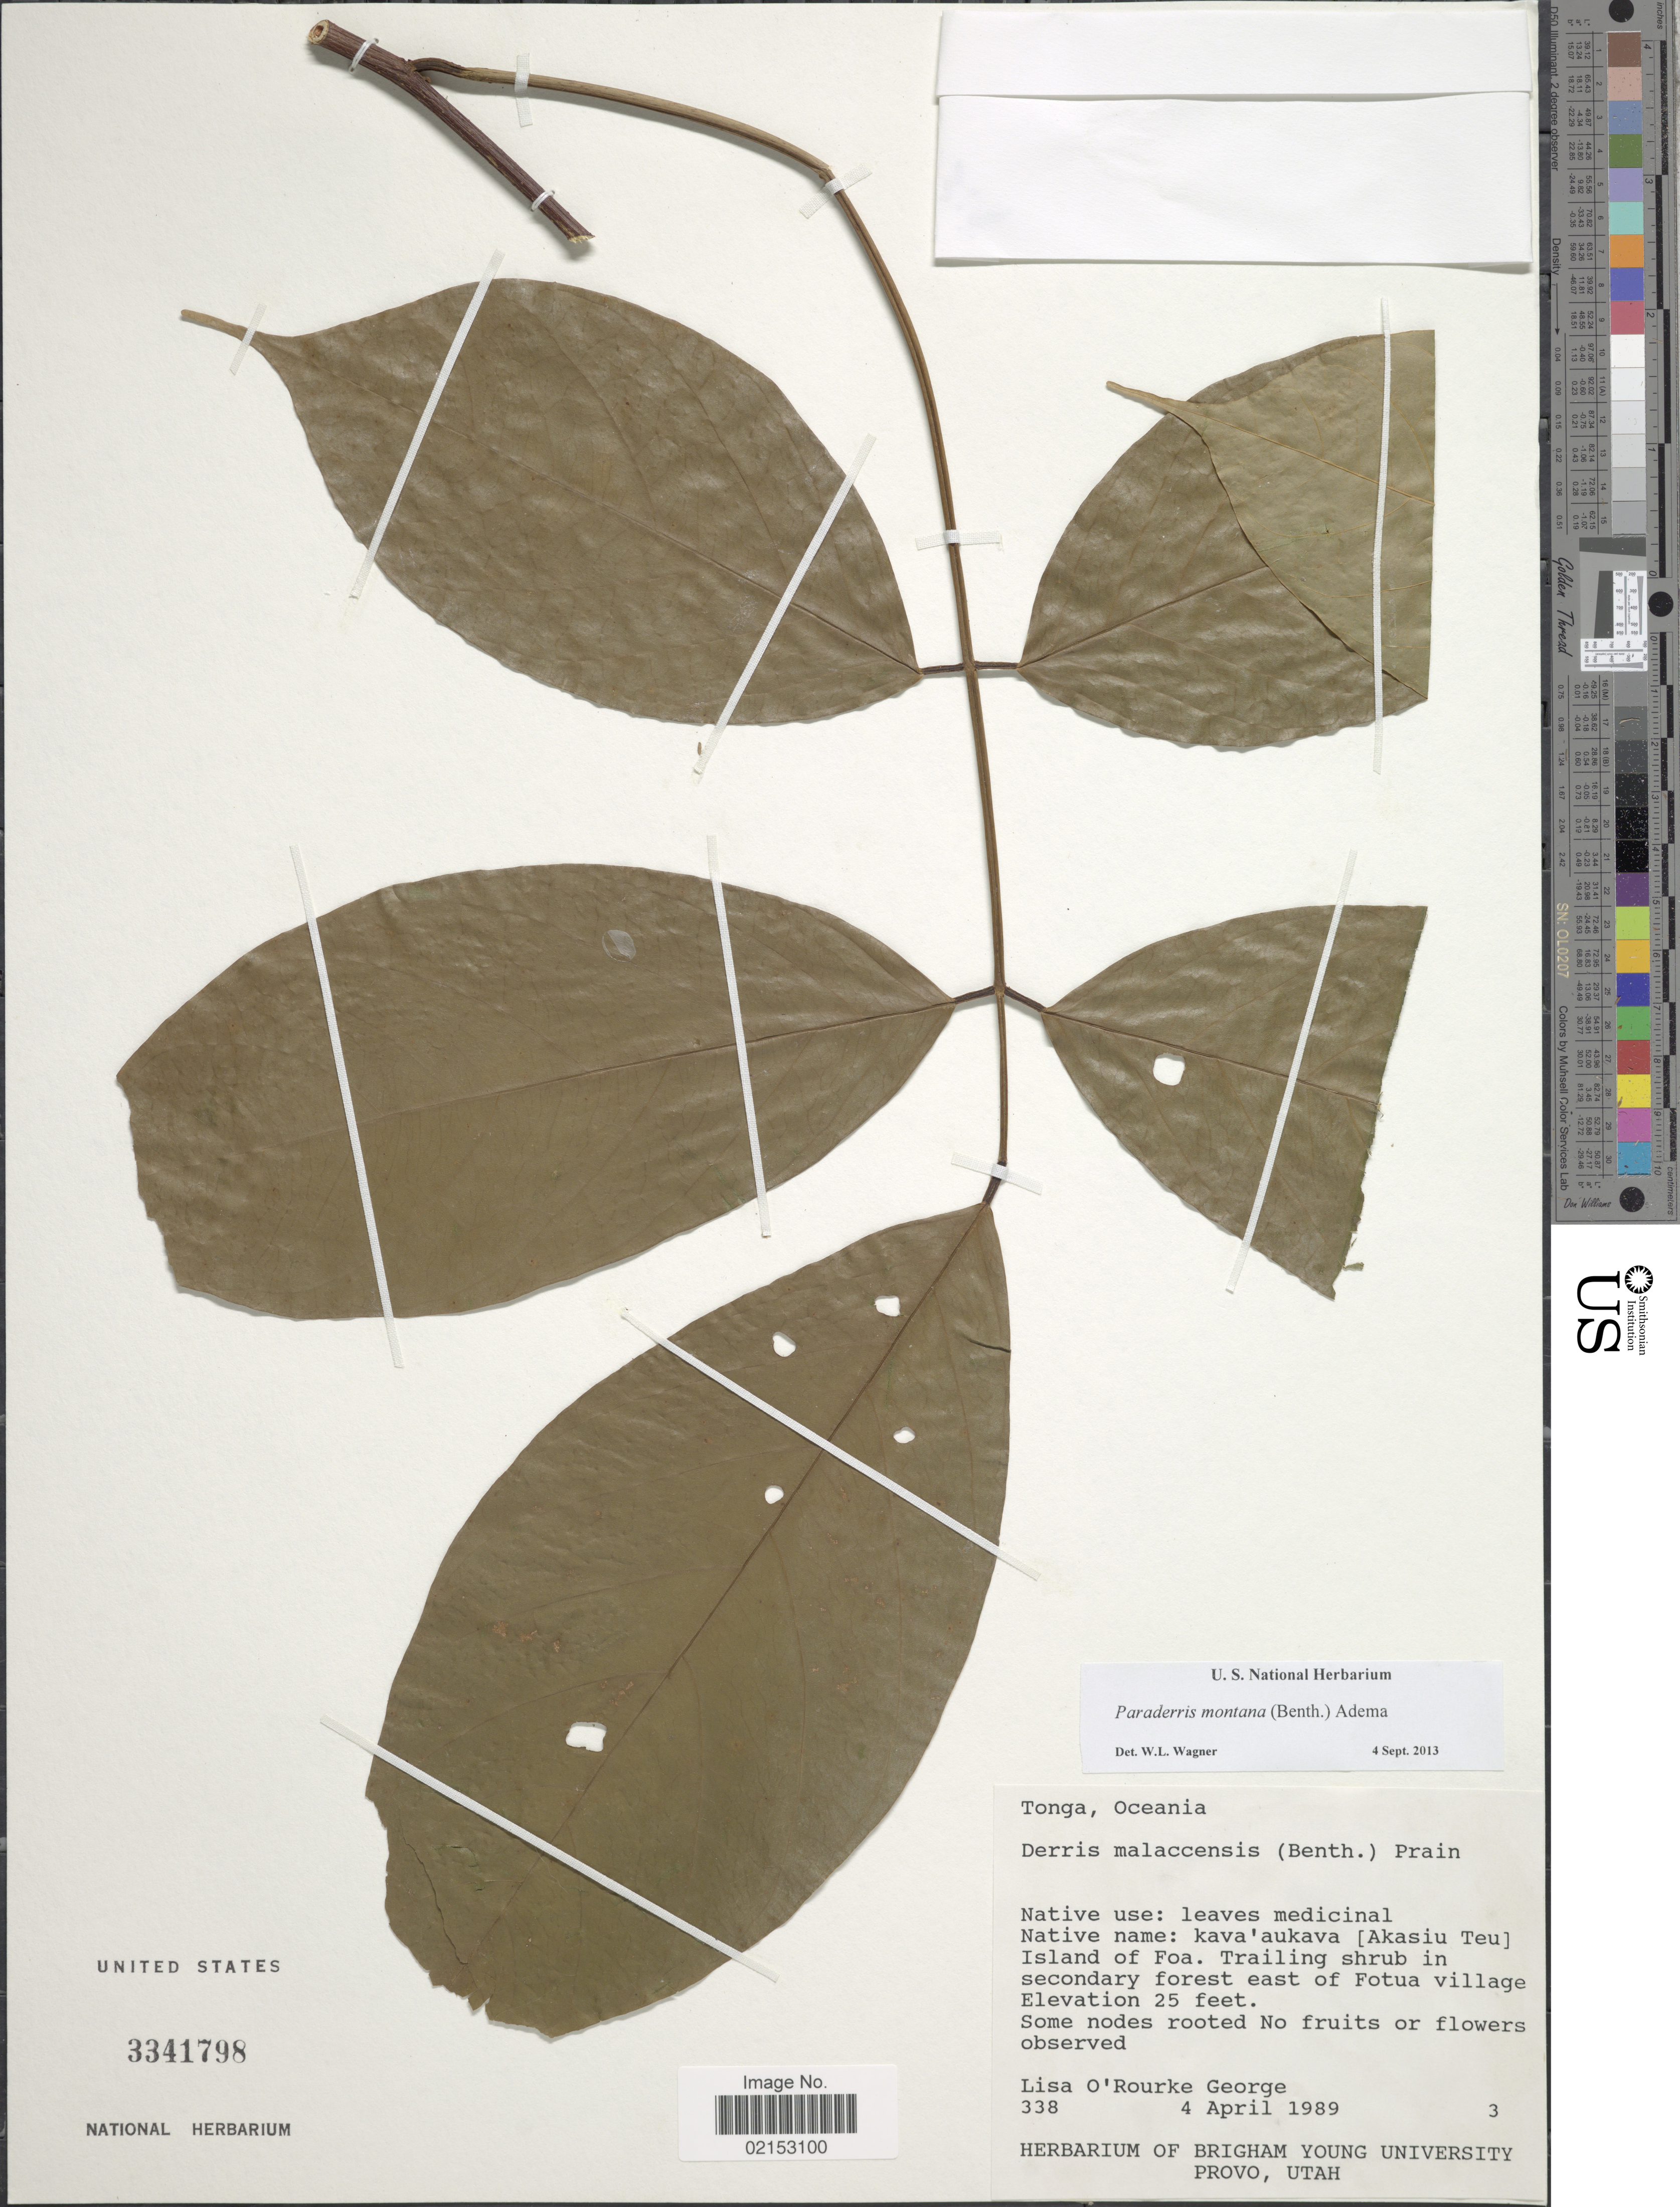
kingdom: Plantae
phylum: Tracheophyta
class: Magnoliopsida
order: Fabales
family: Fabaceae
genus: Derris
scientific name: Derris montana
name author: Benth.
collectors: L. George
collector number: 338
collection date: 1989-04-04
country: Tonga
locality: Island of Foa, Trailing shrub in secondary forest east of Fotu village.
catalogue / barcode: US 3341798